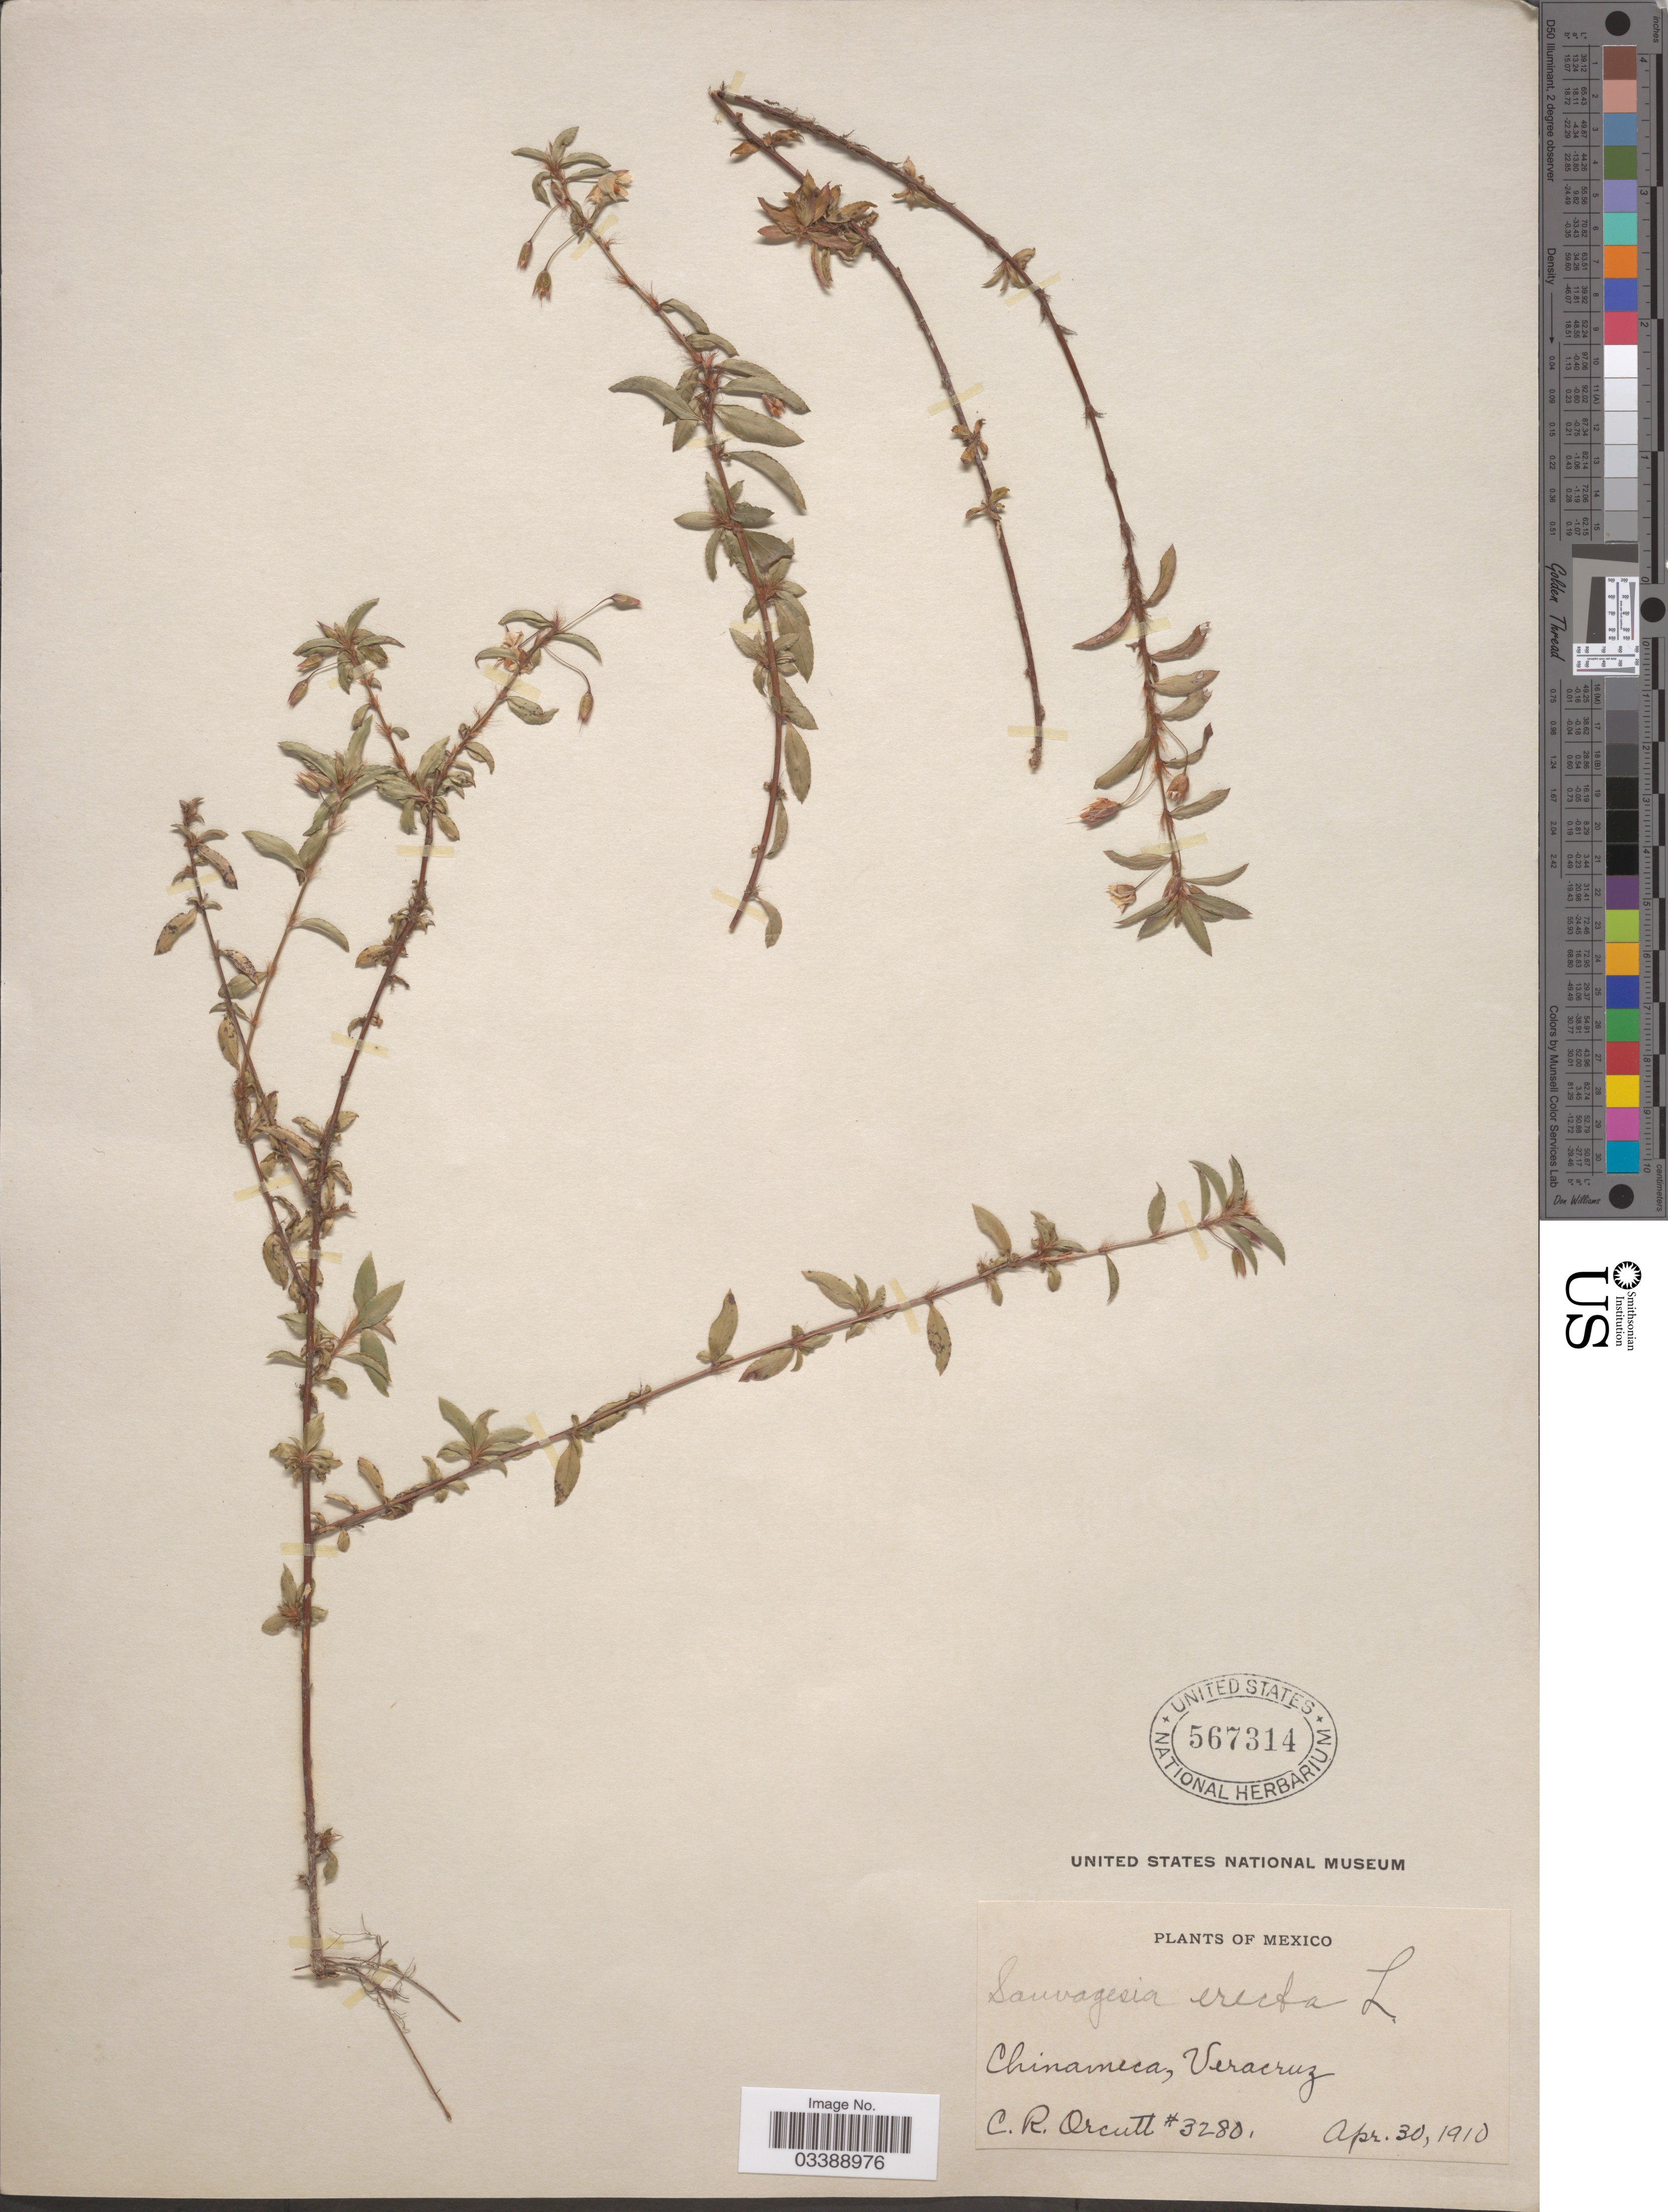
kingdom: Plantae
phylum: Tracheophyta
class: Magnoliopsida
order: Malpighiales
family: Ochnaceae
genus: Sauvagesia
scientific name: Sauvagesia erecta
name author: L.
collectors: C. R. Orcutt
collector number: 3280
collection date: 1910-04-30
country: Mexico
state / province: Veracruz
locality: Chinameca, Veracruz.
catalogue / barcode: US 567314